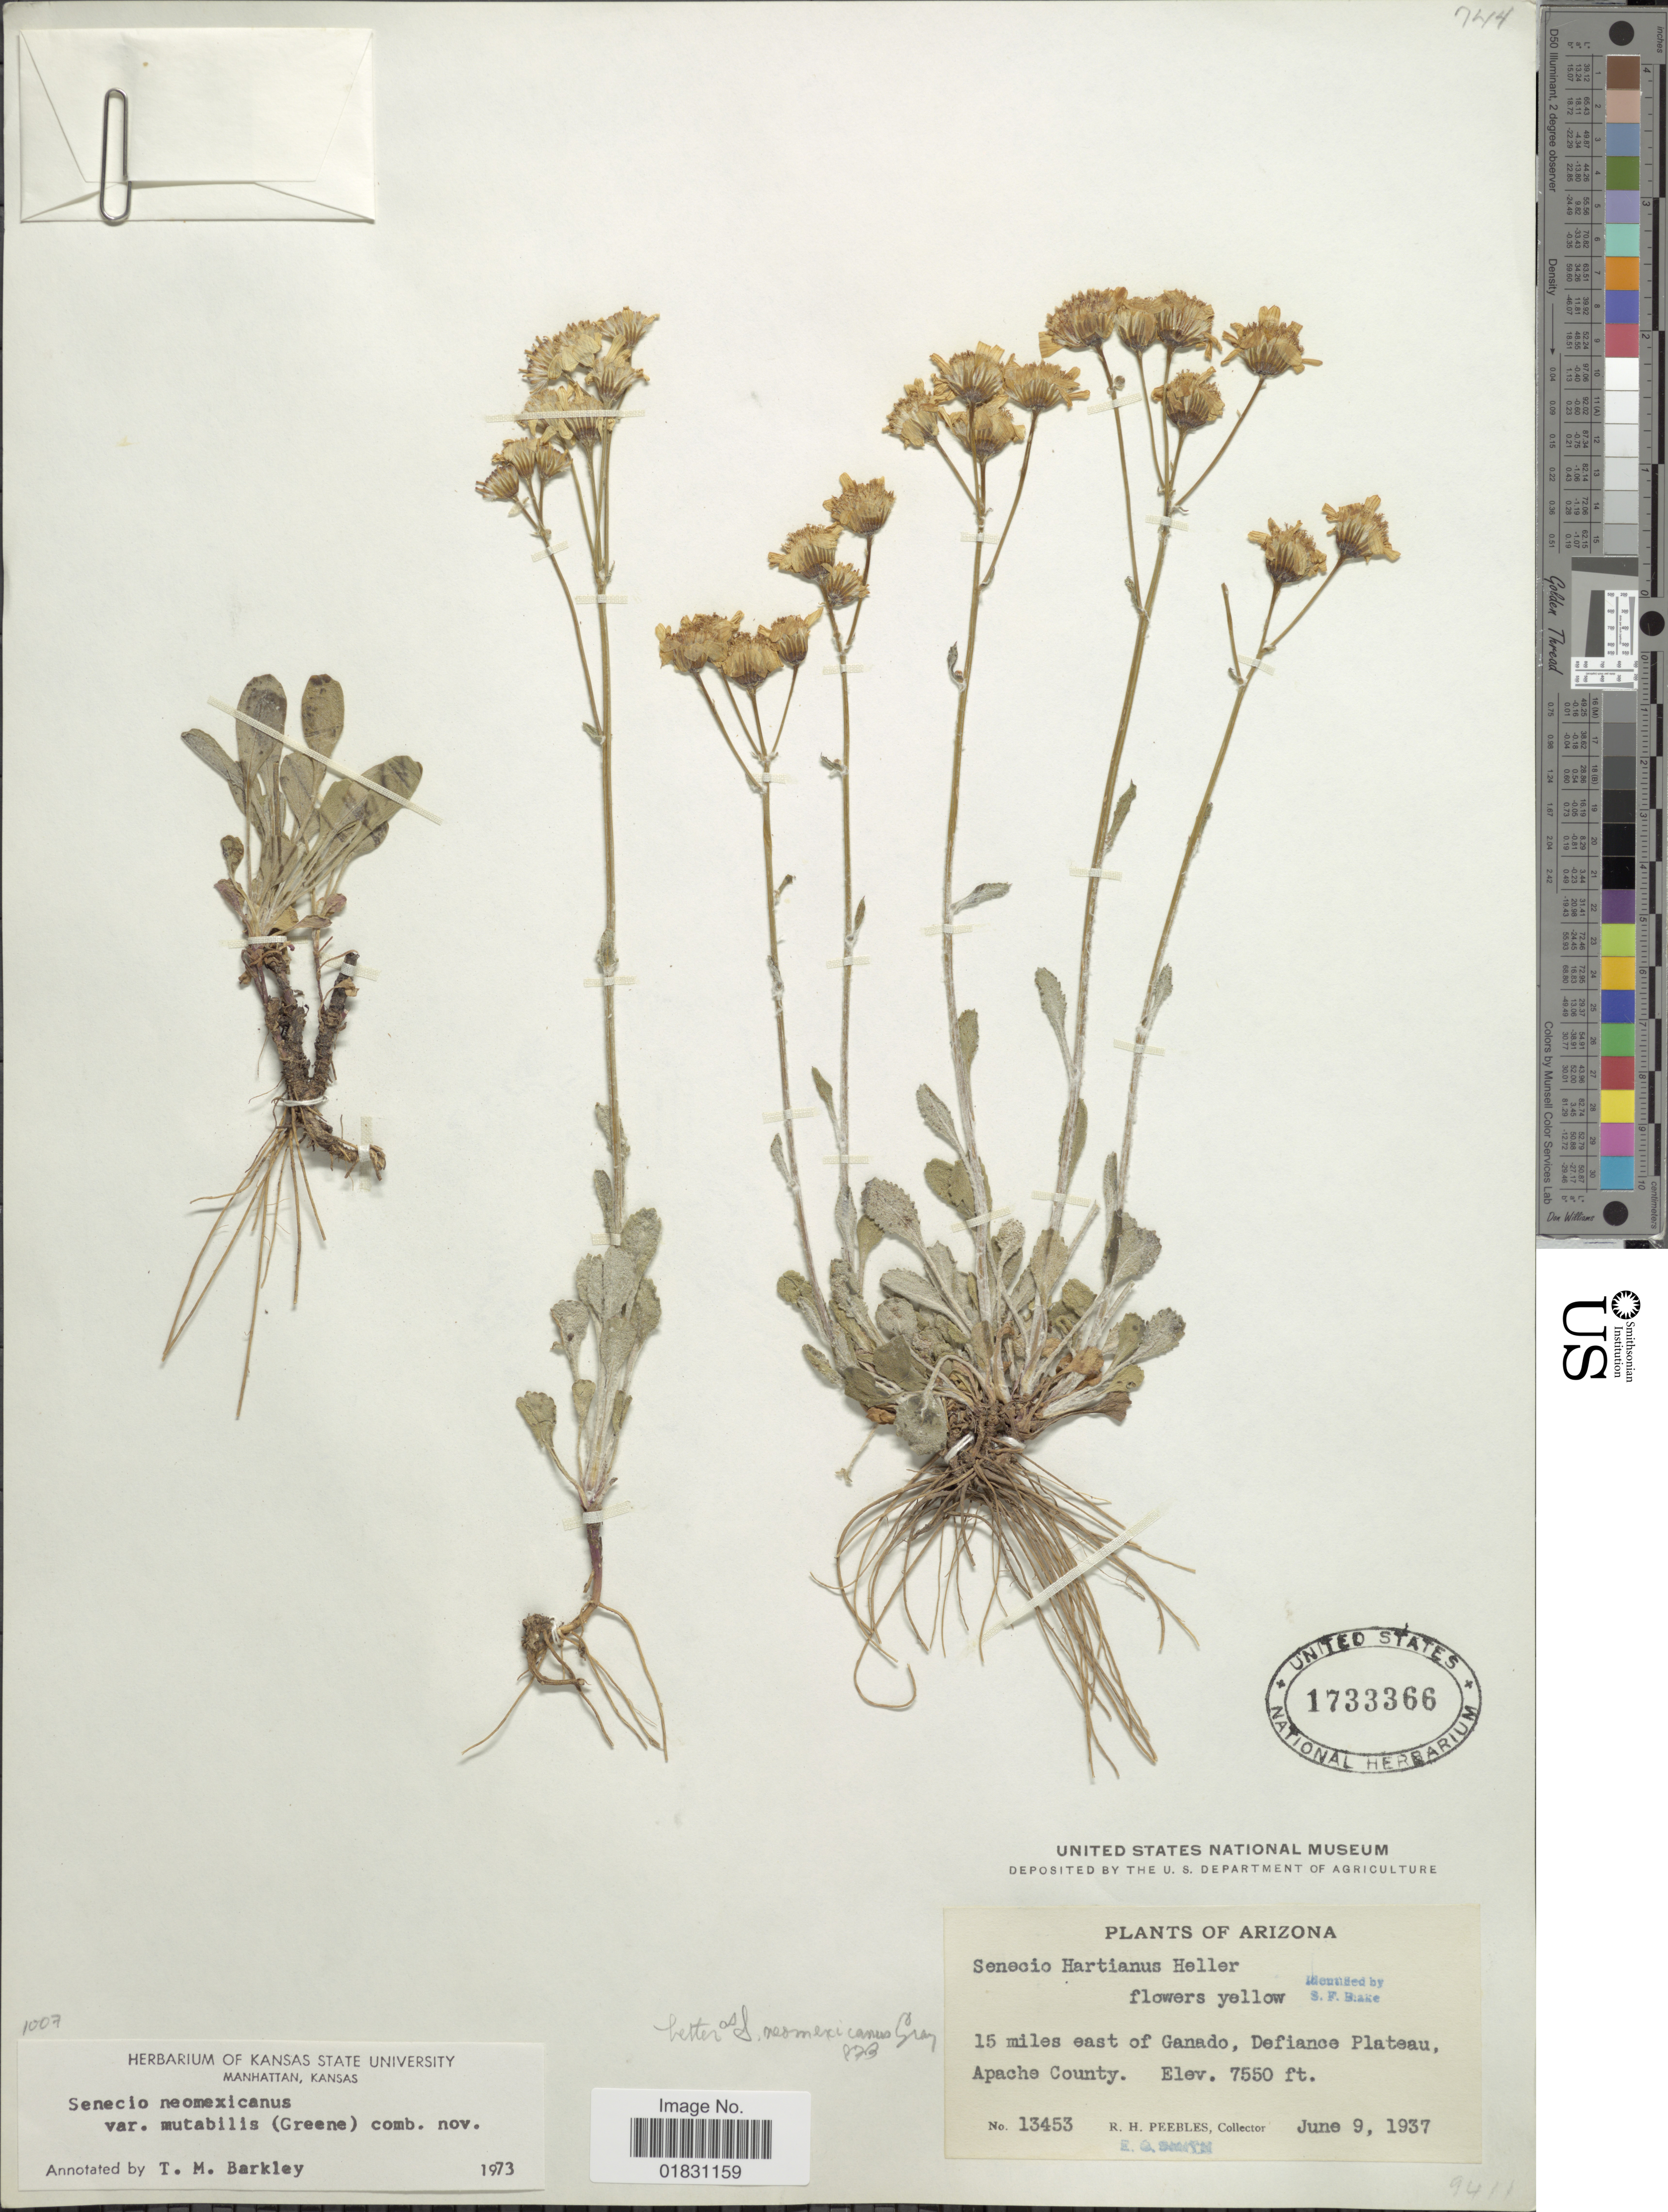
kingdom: Plantae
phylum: Tracheophyta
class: Magnoliopsida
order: Asterales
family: Asteraceae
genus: Packera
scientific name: Packera neomexicana var. mutabilis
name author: (Greene) W.A. Weber & Á. Löve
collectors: R. H. Peebles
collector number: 13453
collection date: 1937-06-09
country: United States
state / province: Arizona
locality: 15 miles east of Ganado, Defiance Plateau, Apache County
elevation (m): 2301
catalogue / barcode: US 1733366